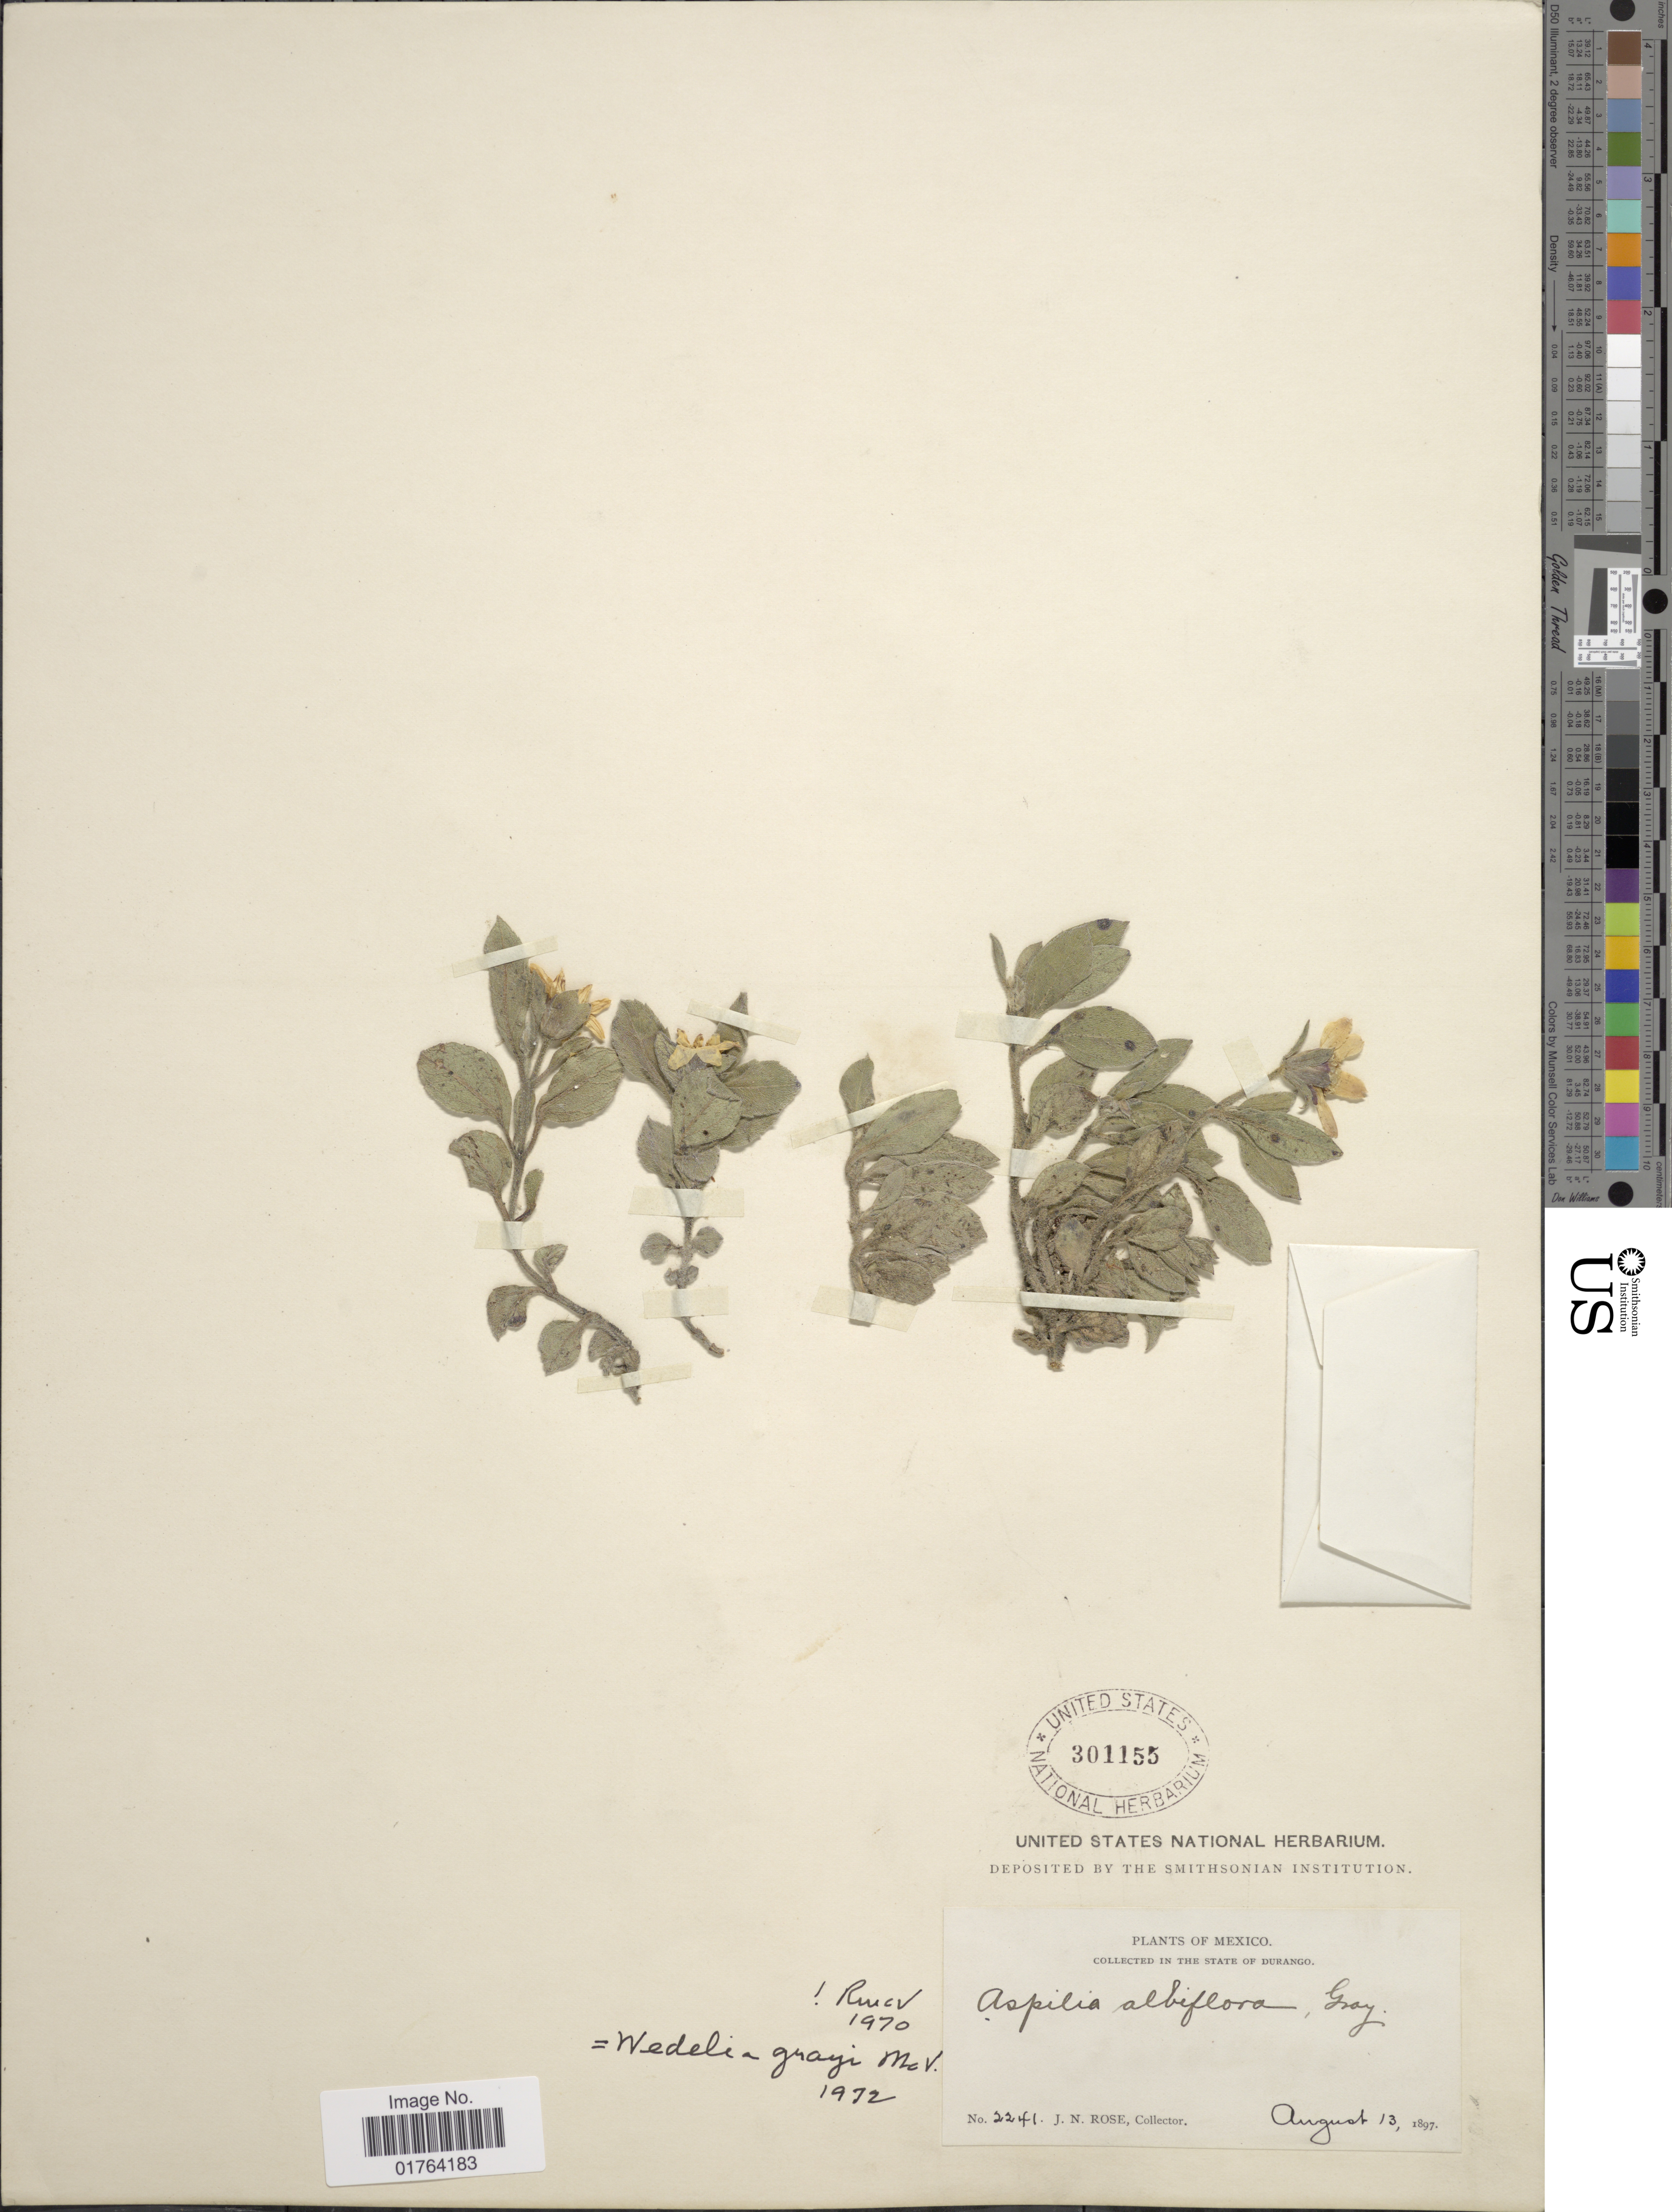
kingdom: Plantae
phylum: Tracheophyta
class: Magnoliopsida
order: Asterales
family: Asteraceae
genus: Wedelia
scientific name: Wedelia grayi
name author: McVaugh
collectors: J. N. Rose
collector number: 2241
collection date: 1897-08-13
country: Mexico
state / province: Durango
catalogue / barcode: US 301155